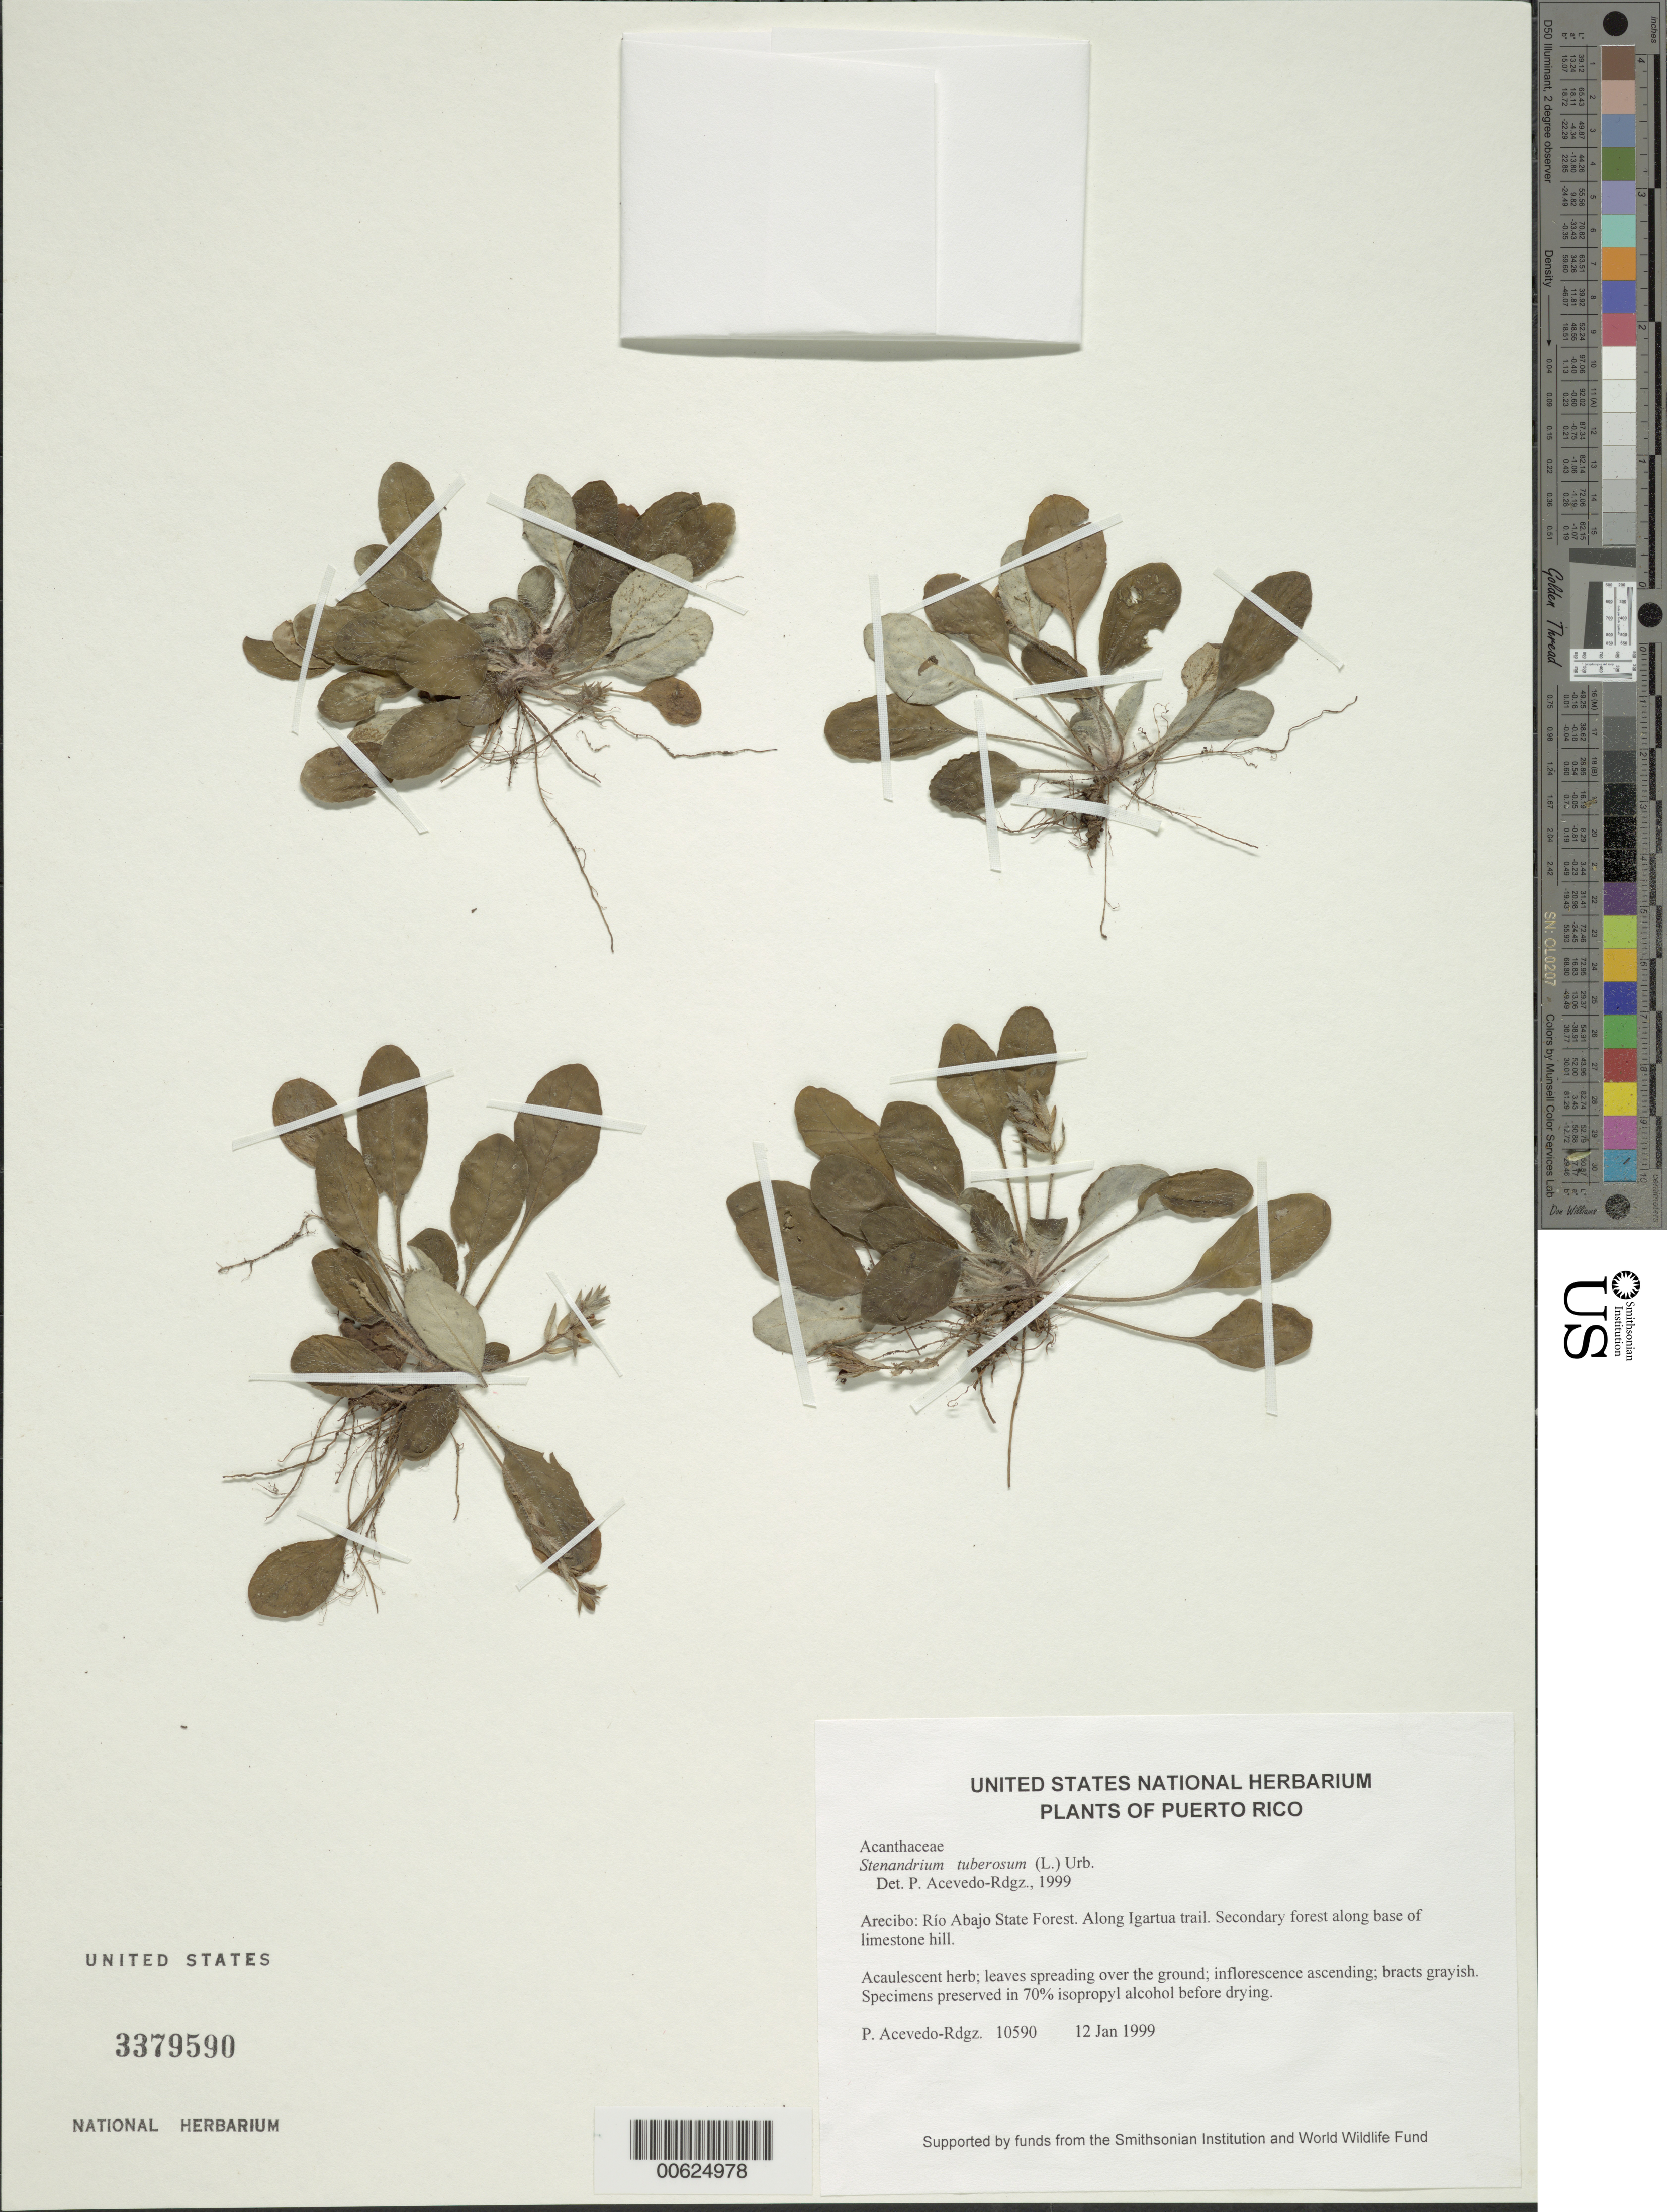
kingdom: Plantae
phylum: Tracheophyta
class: Magnoliopsida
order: Lamiales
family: Acanthaceae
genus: Stenandrium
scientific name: Stenandrium tuberosum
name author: (L.) Urb.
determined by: Acevedo-Rodríguez, P., (BOT), Smithsonian Institution - National Museum of Natural History (UNITED STATES)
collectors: P. Acevedo-Rodr.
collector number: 10590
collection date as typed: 12 Jan 1999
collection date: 1999-01-12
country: Puerto Rico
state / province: Arecibo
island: Puerto Rico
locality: Arecibo; Río Abajo State Forest. Along Igartua trail.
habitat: Secondary forest along base of limestone hill.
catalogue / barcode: US 3379590